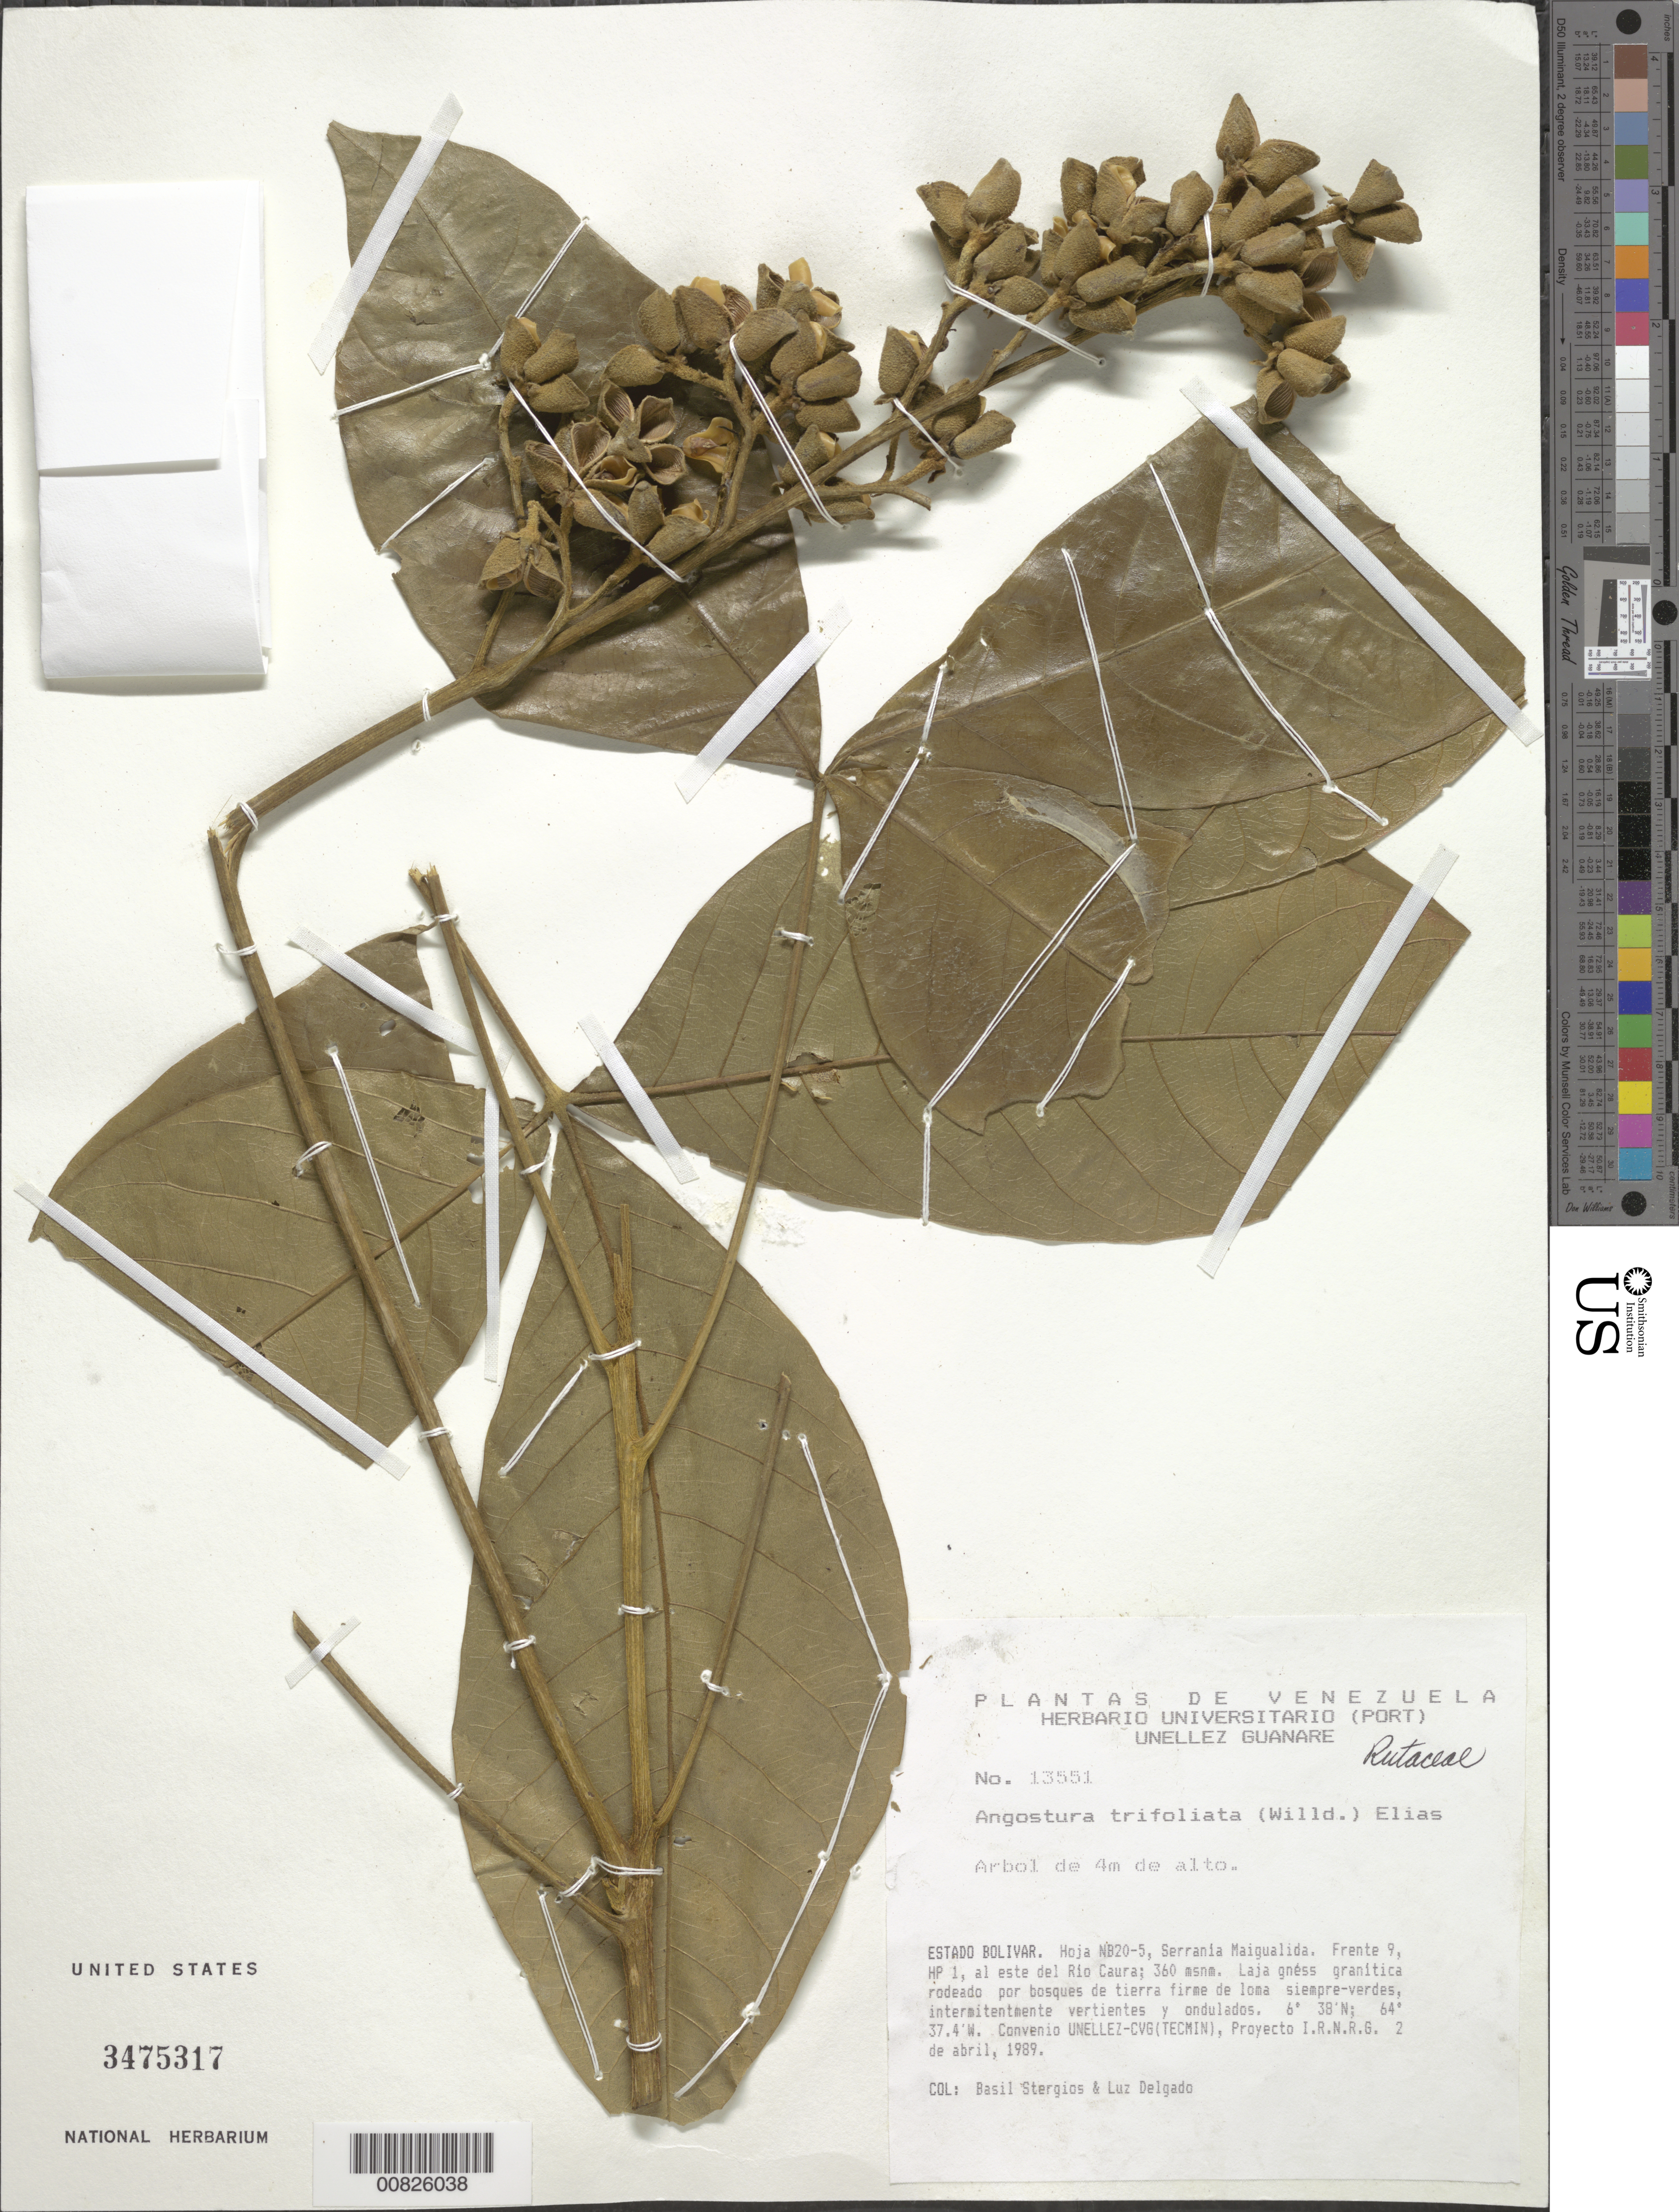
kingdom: Plantae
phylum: Tracheophyta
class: Magnoliopsida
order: Sapindales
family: Rutaceae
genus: Angostura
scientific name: Angostura trifoliata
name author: (Willd.) T.S. Elias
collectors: B. G. Stergios & L. Delgado V.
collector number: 13551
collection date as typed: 2-Apr-89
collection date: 1989-04-02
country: Venezuela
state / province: Bolívar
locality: Serrania Maigualida, E del río Caura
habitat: Laja gness granítica rodeado por bosques de tierra firme de loma siempre-verdes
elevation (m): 360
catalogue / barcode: US 3475317